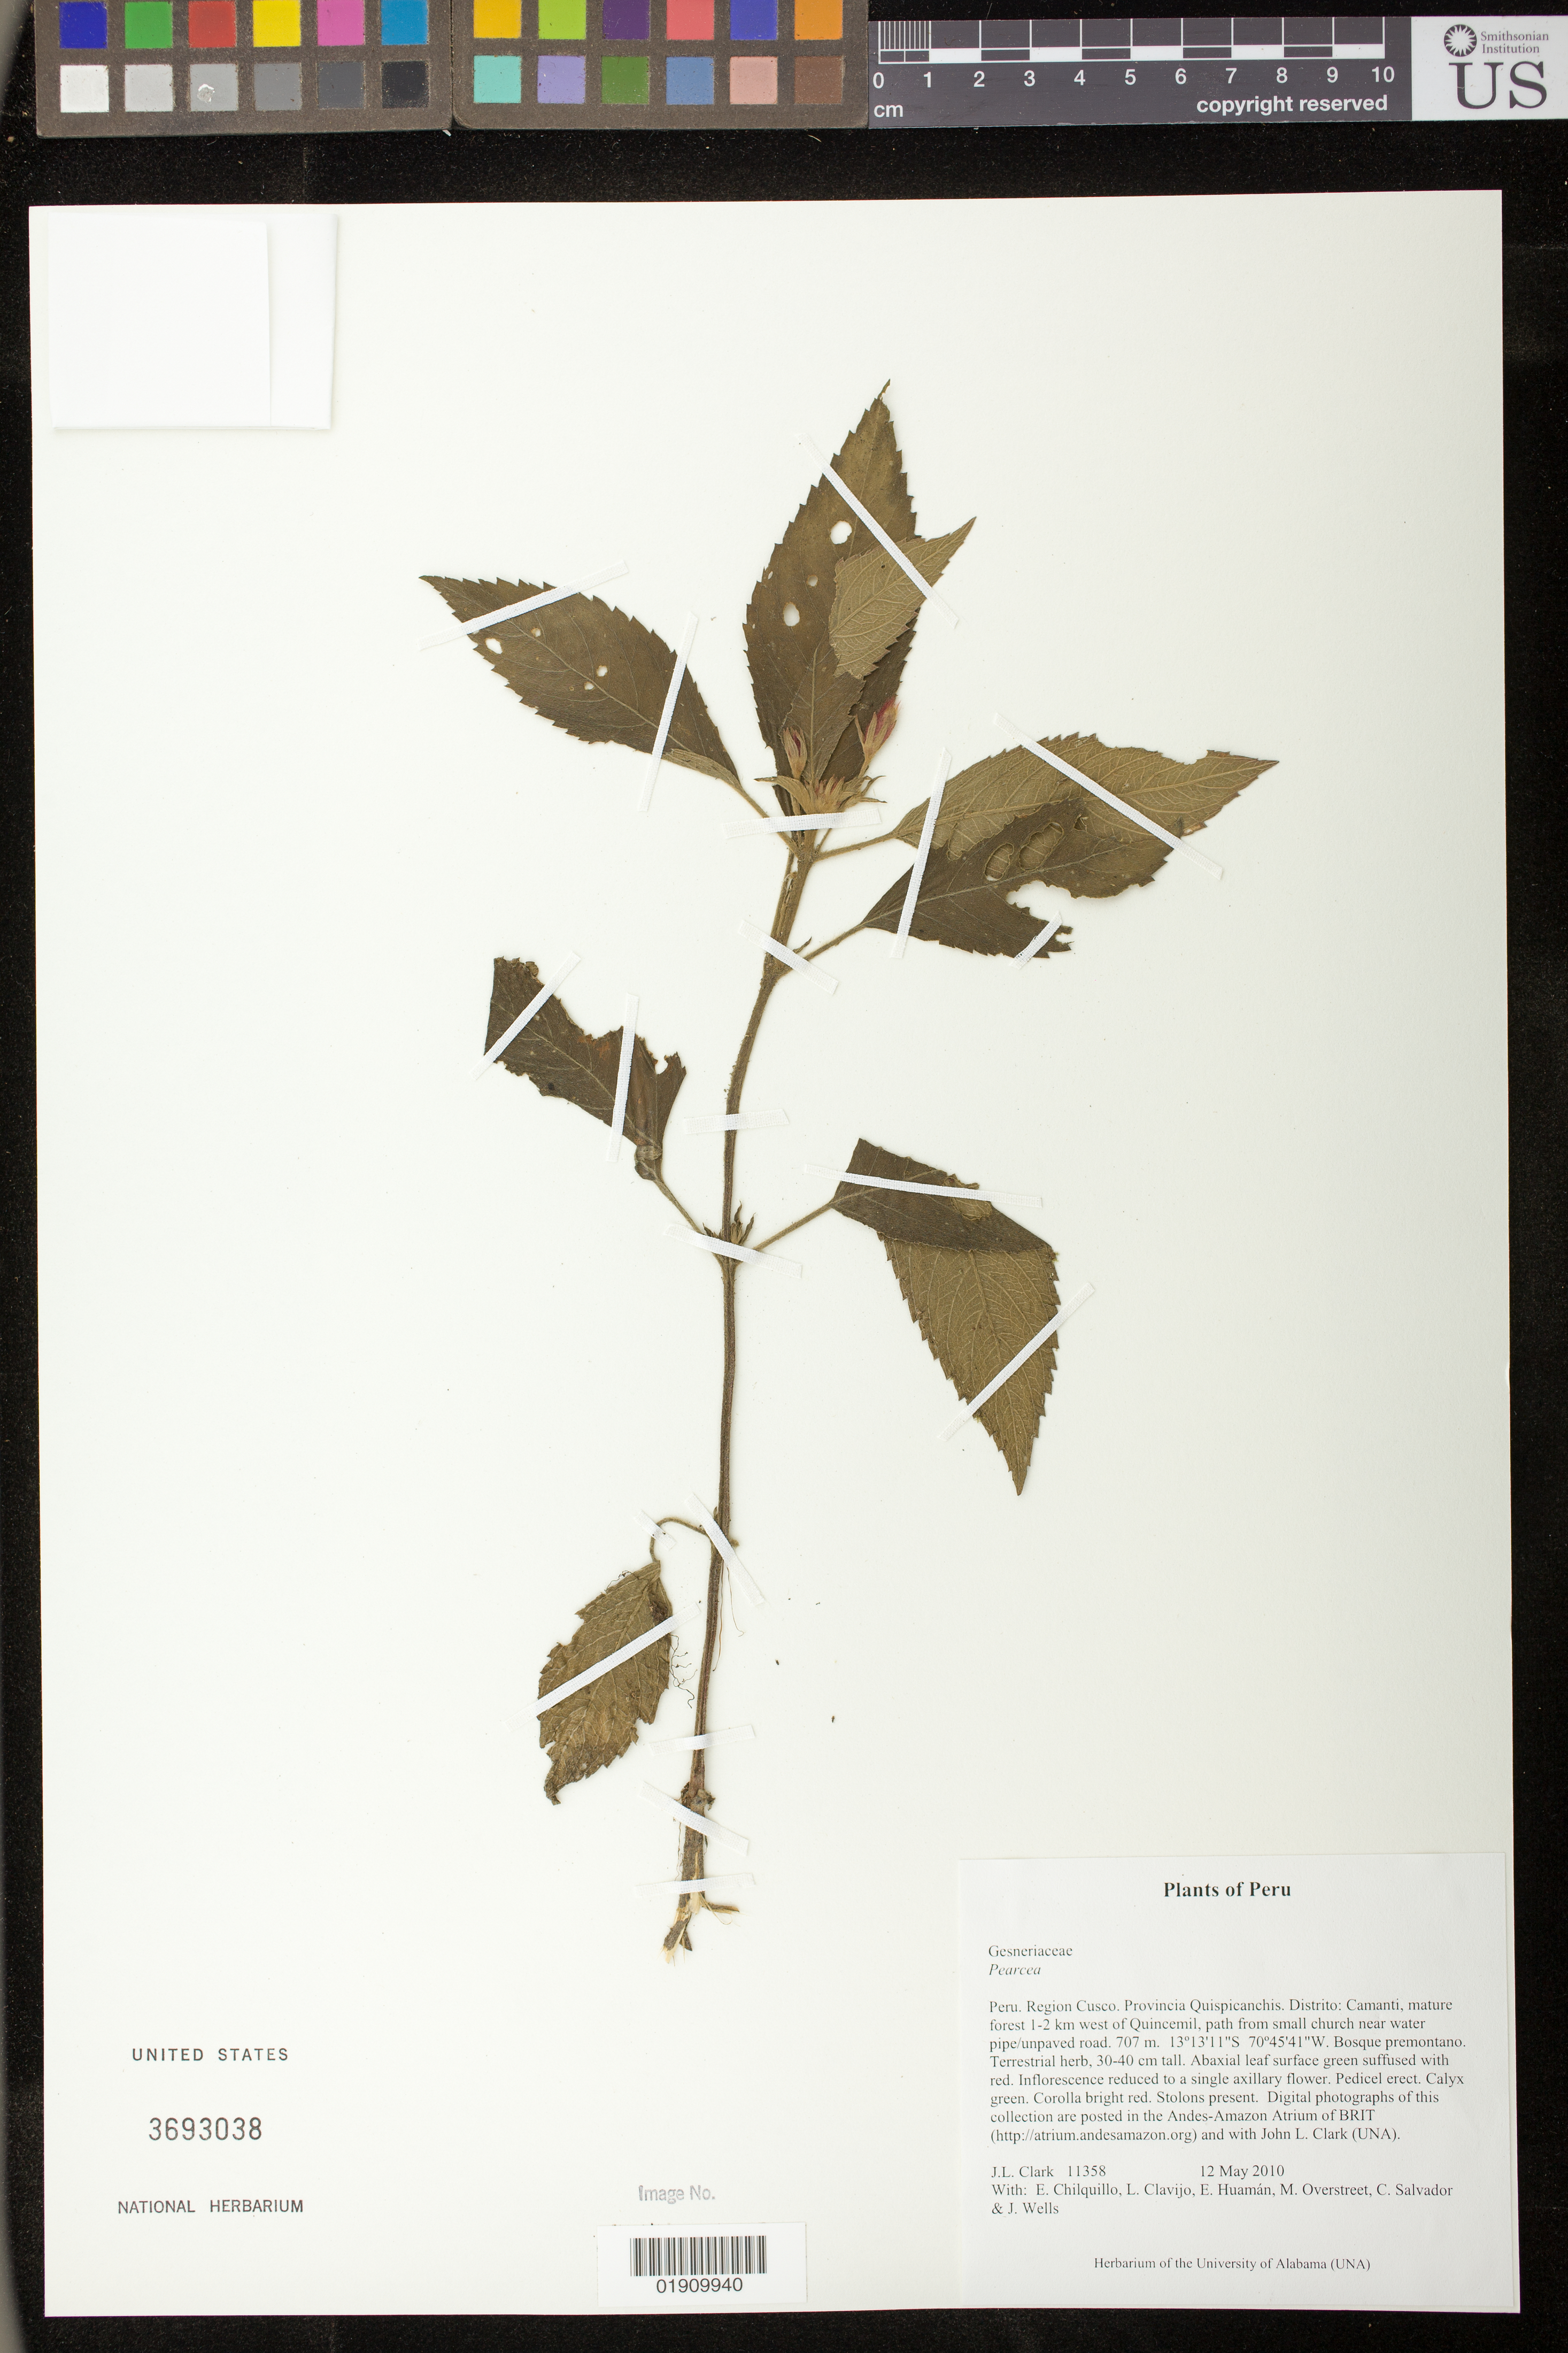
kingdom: Plantae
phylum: Tracheophyta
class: Magnoliopsida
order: Lamiales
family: Gesneriaceae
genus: Pearcea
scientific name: Pearcea sp.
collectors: J. L. Clark, E. Chilquillo, L. Clavijo, E. Huamán, M. Overstreet & C. Salvador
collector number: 11358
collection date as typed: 12 May 2010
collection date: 2010-05-12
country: Peru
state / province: Cusco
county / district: Quispicanchis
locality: Distrito: Camanti, mature forest 1-2 km west of Quincemil, path from small church near water pipe/unpaved road.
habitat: Bosque premontano.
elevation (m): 707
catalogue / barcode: US 3693038